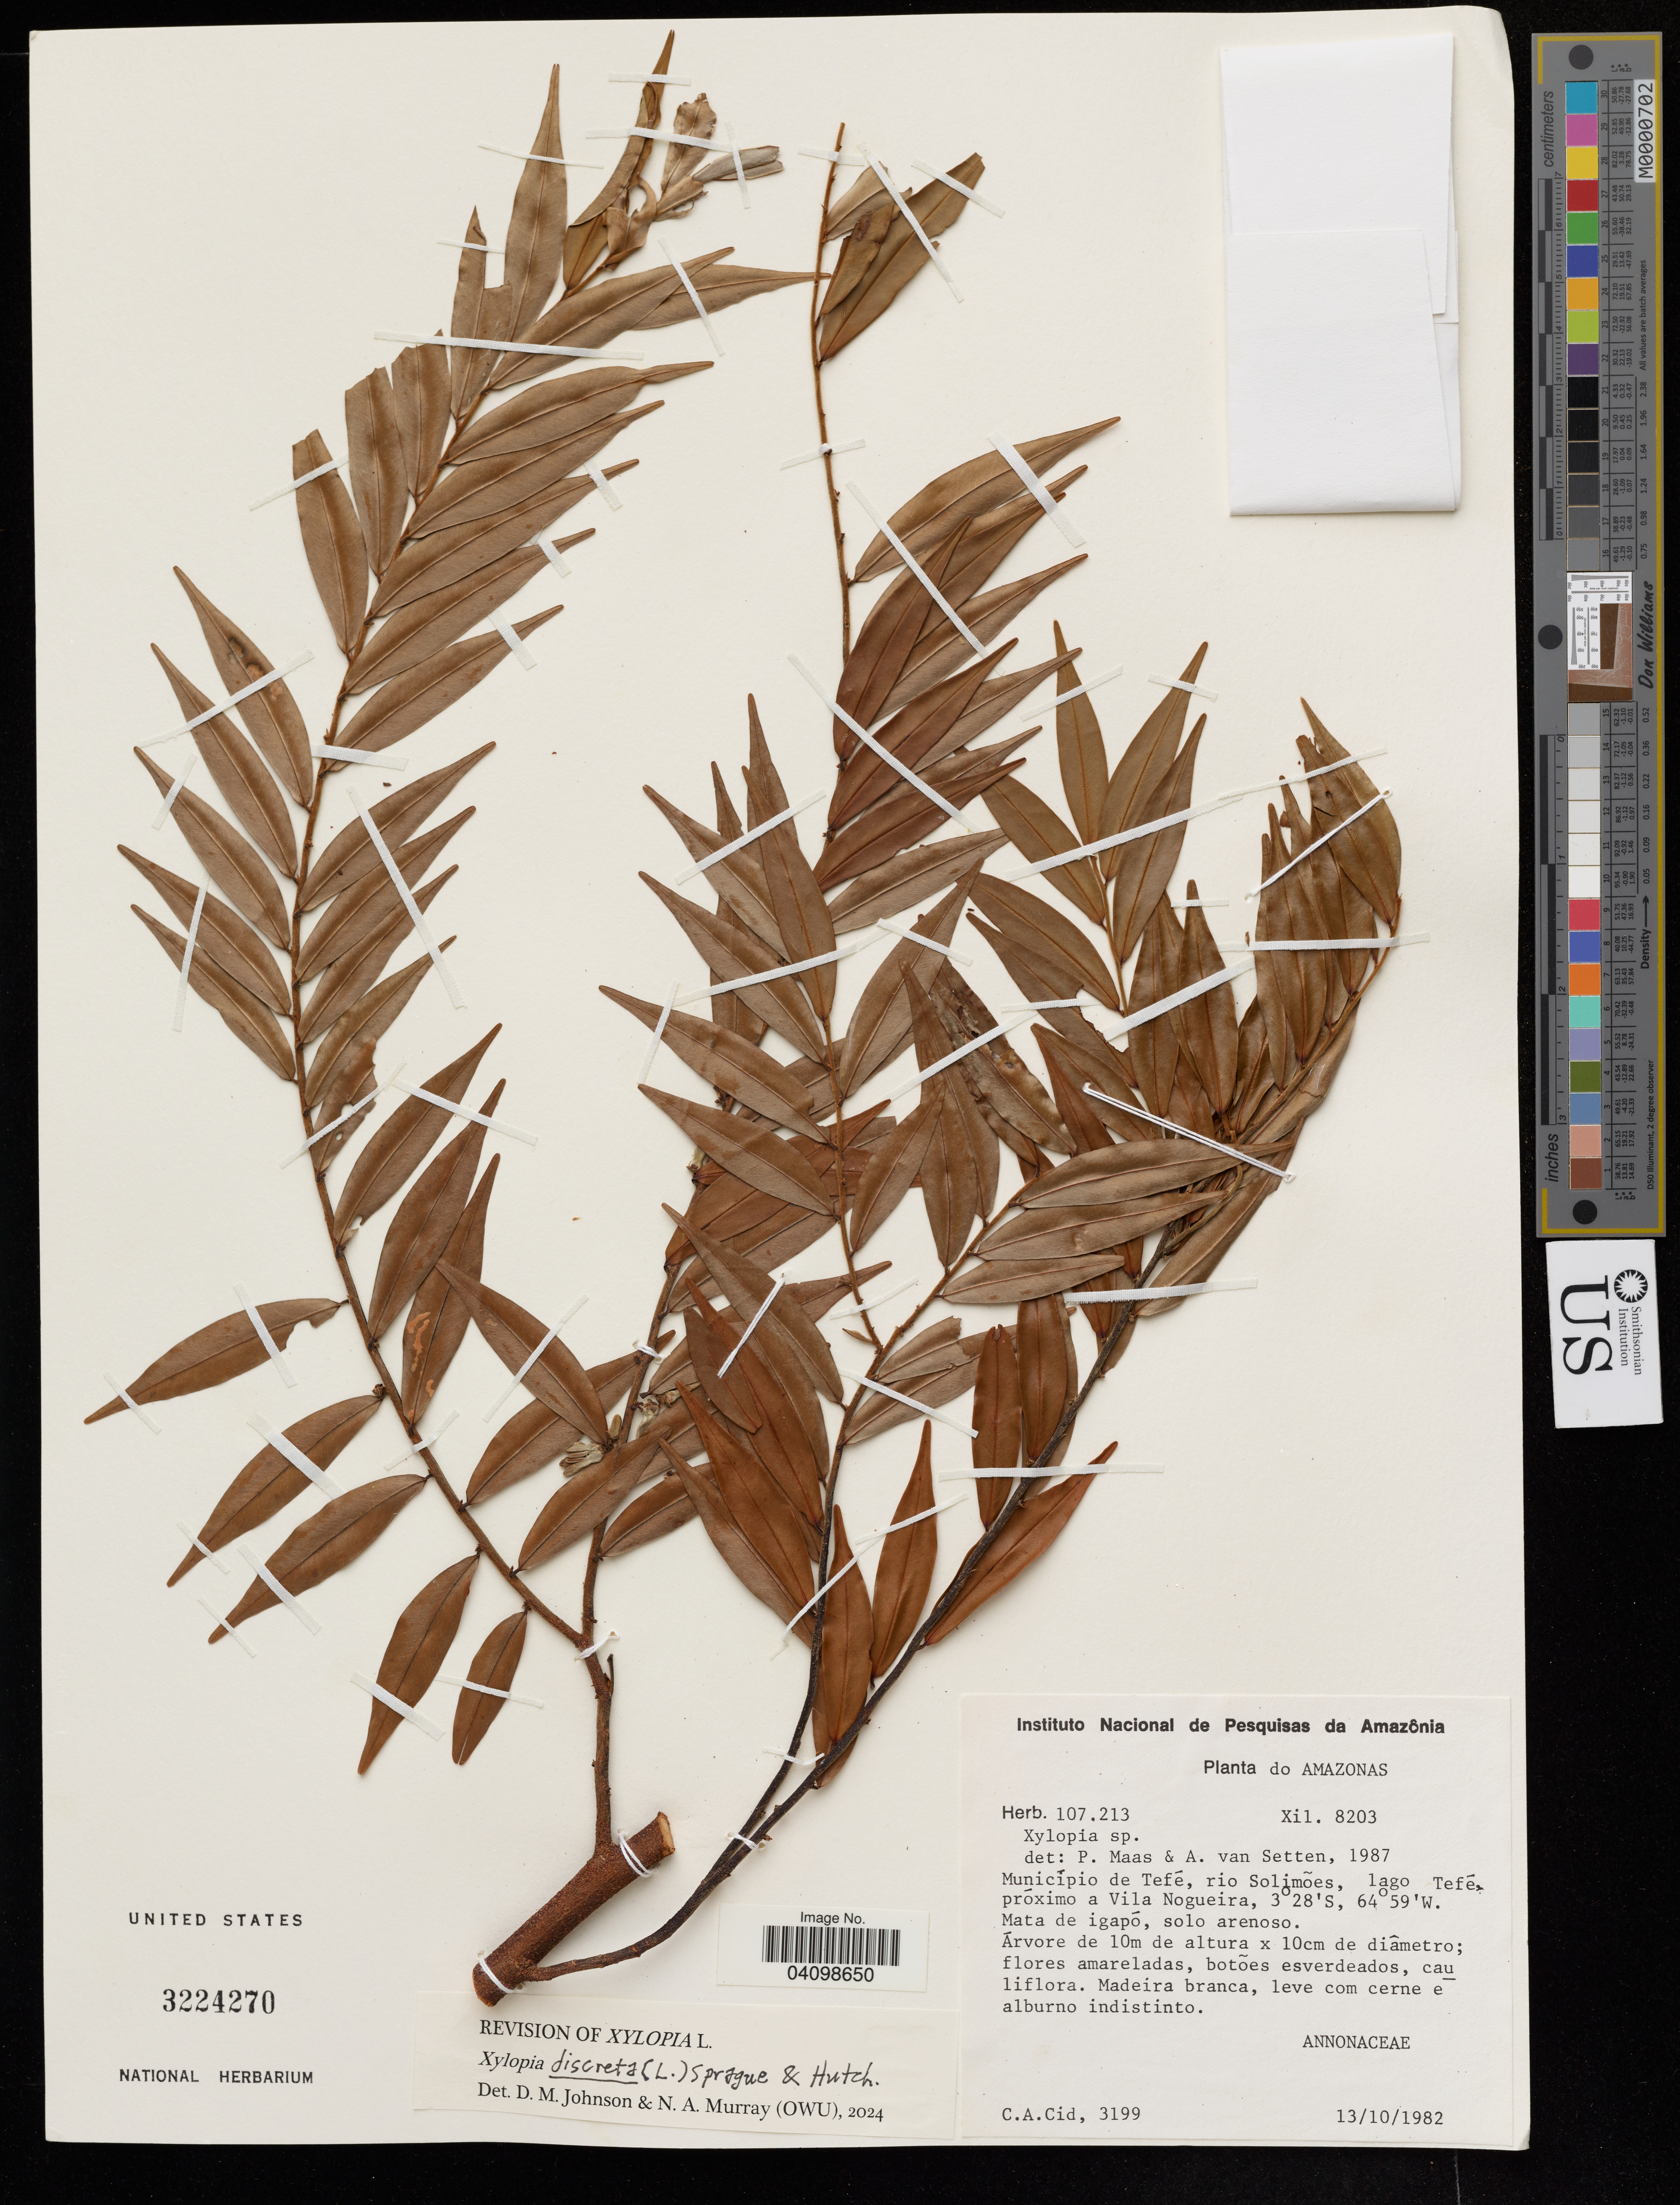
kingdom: Plantae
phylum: Tracheophyta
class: Magnoliopsida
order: Magnoliales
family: Annonaceae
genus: Xylopia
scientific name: Xylopia discreta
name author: (L. f.) Sprague & Hutch.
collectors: C. Cid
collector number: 107213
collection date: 1982-10-13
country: Brazil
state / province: Amazonas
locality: Município de Tefé, rio Solimões, lago Tefé, próximo a Vila Nogueira.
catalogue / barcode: US 3224270